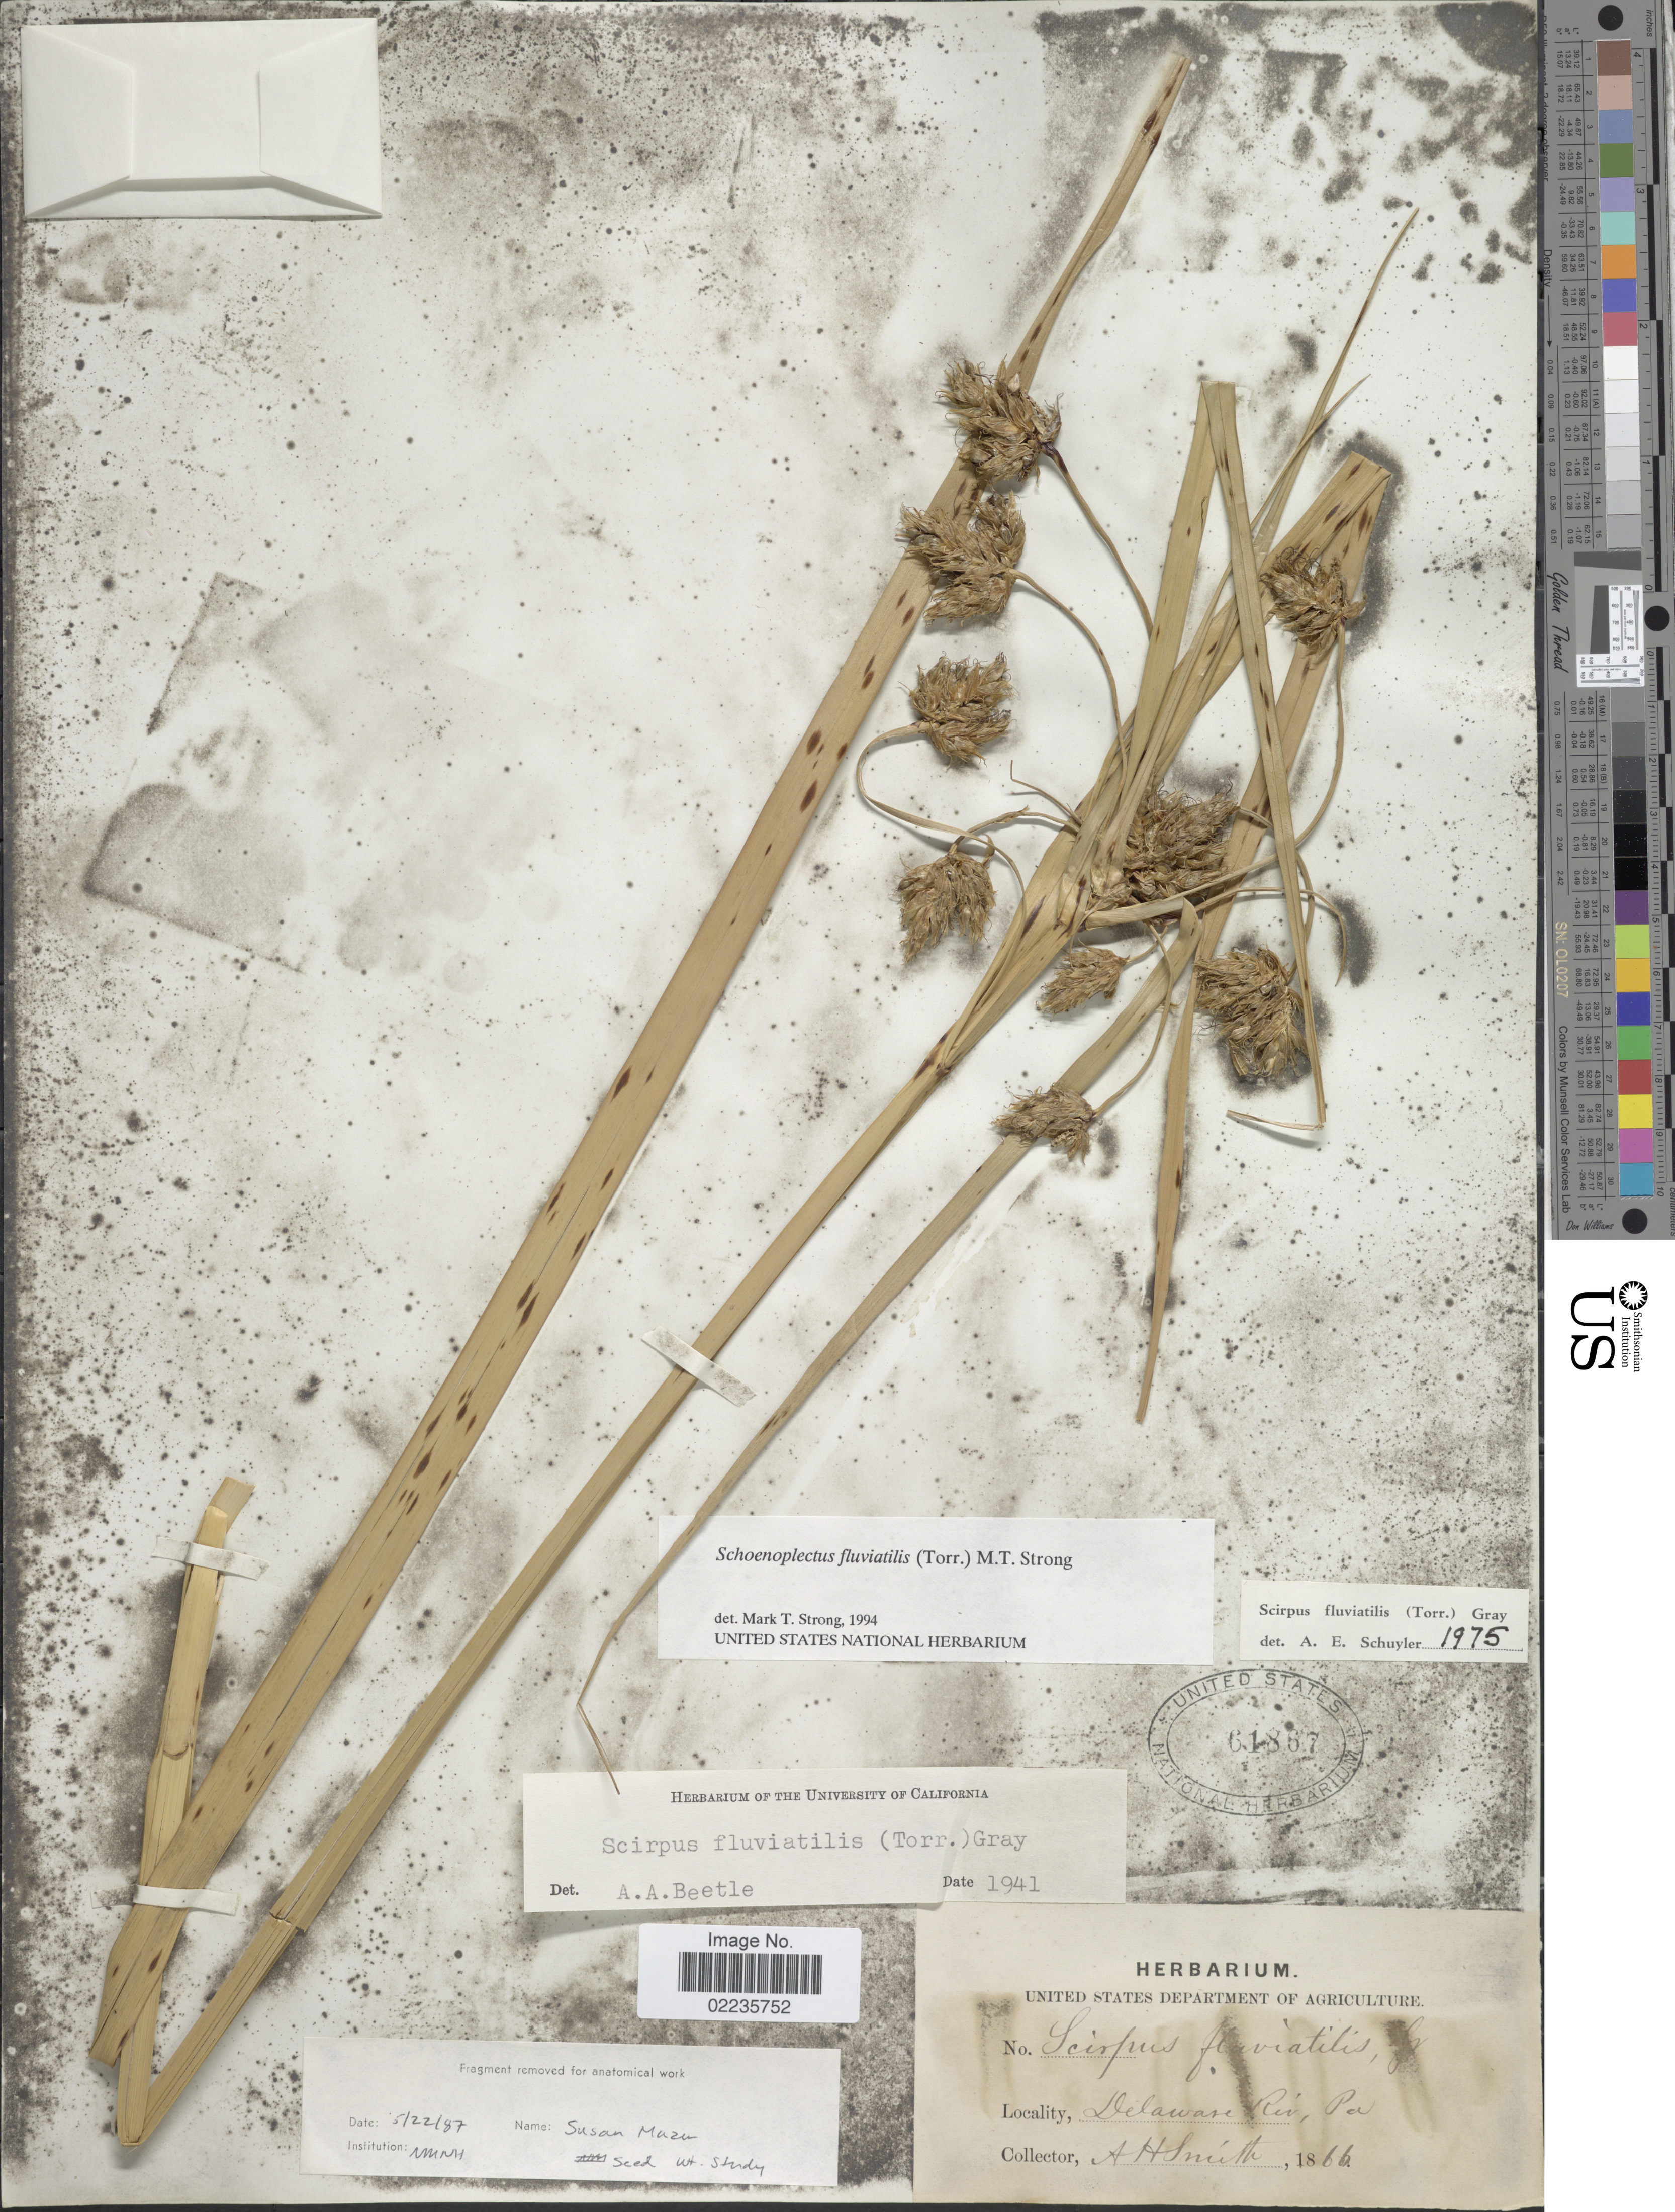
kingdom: Plantae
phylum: Tracheophyta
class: Liliopsida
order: Poales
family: Cyperaceae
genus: Bolboschoenus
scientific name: Bolboschoenus fluviatilis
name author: (Torr.) Soják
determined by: Strong, M. T., (US), Smithsonian Institution - National Museum of Natural History (UNITED STATES)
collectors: A. H. Smith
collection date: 1866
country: United States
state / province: Pennsylvania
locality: Delaware Riv. Pa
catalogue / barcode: US 61867